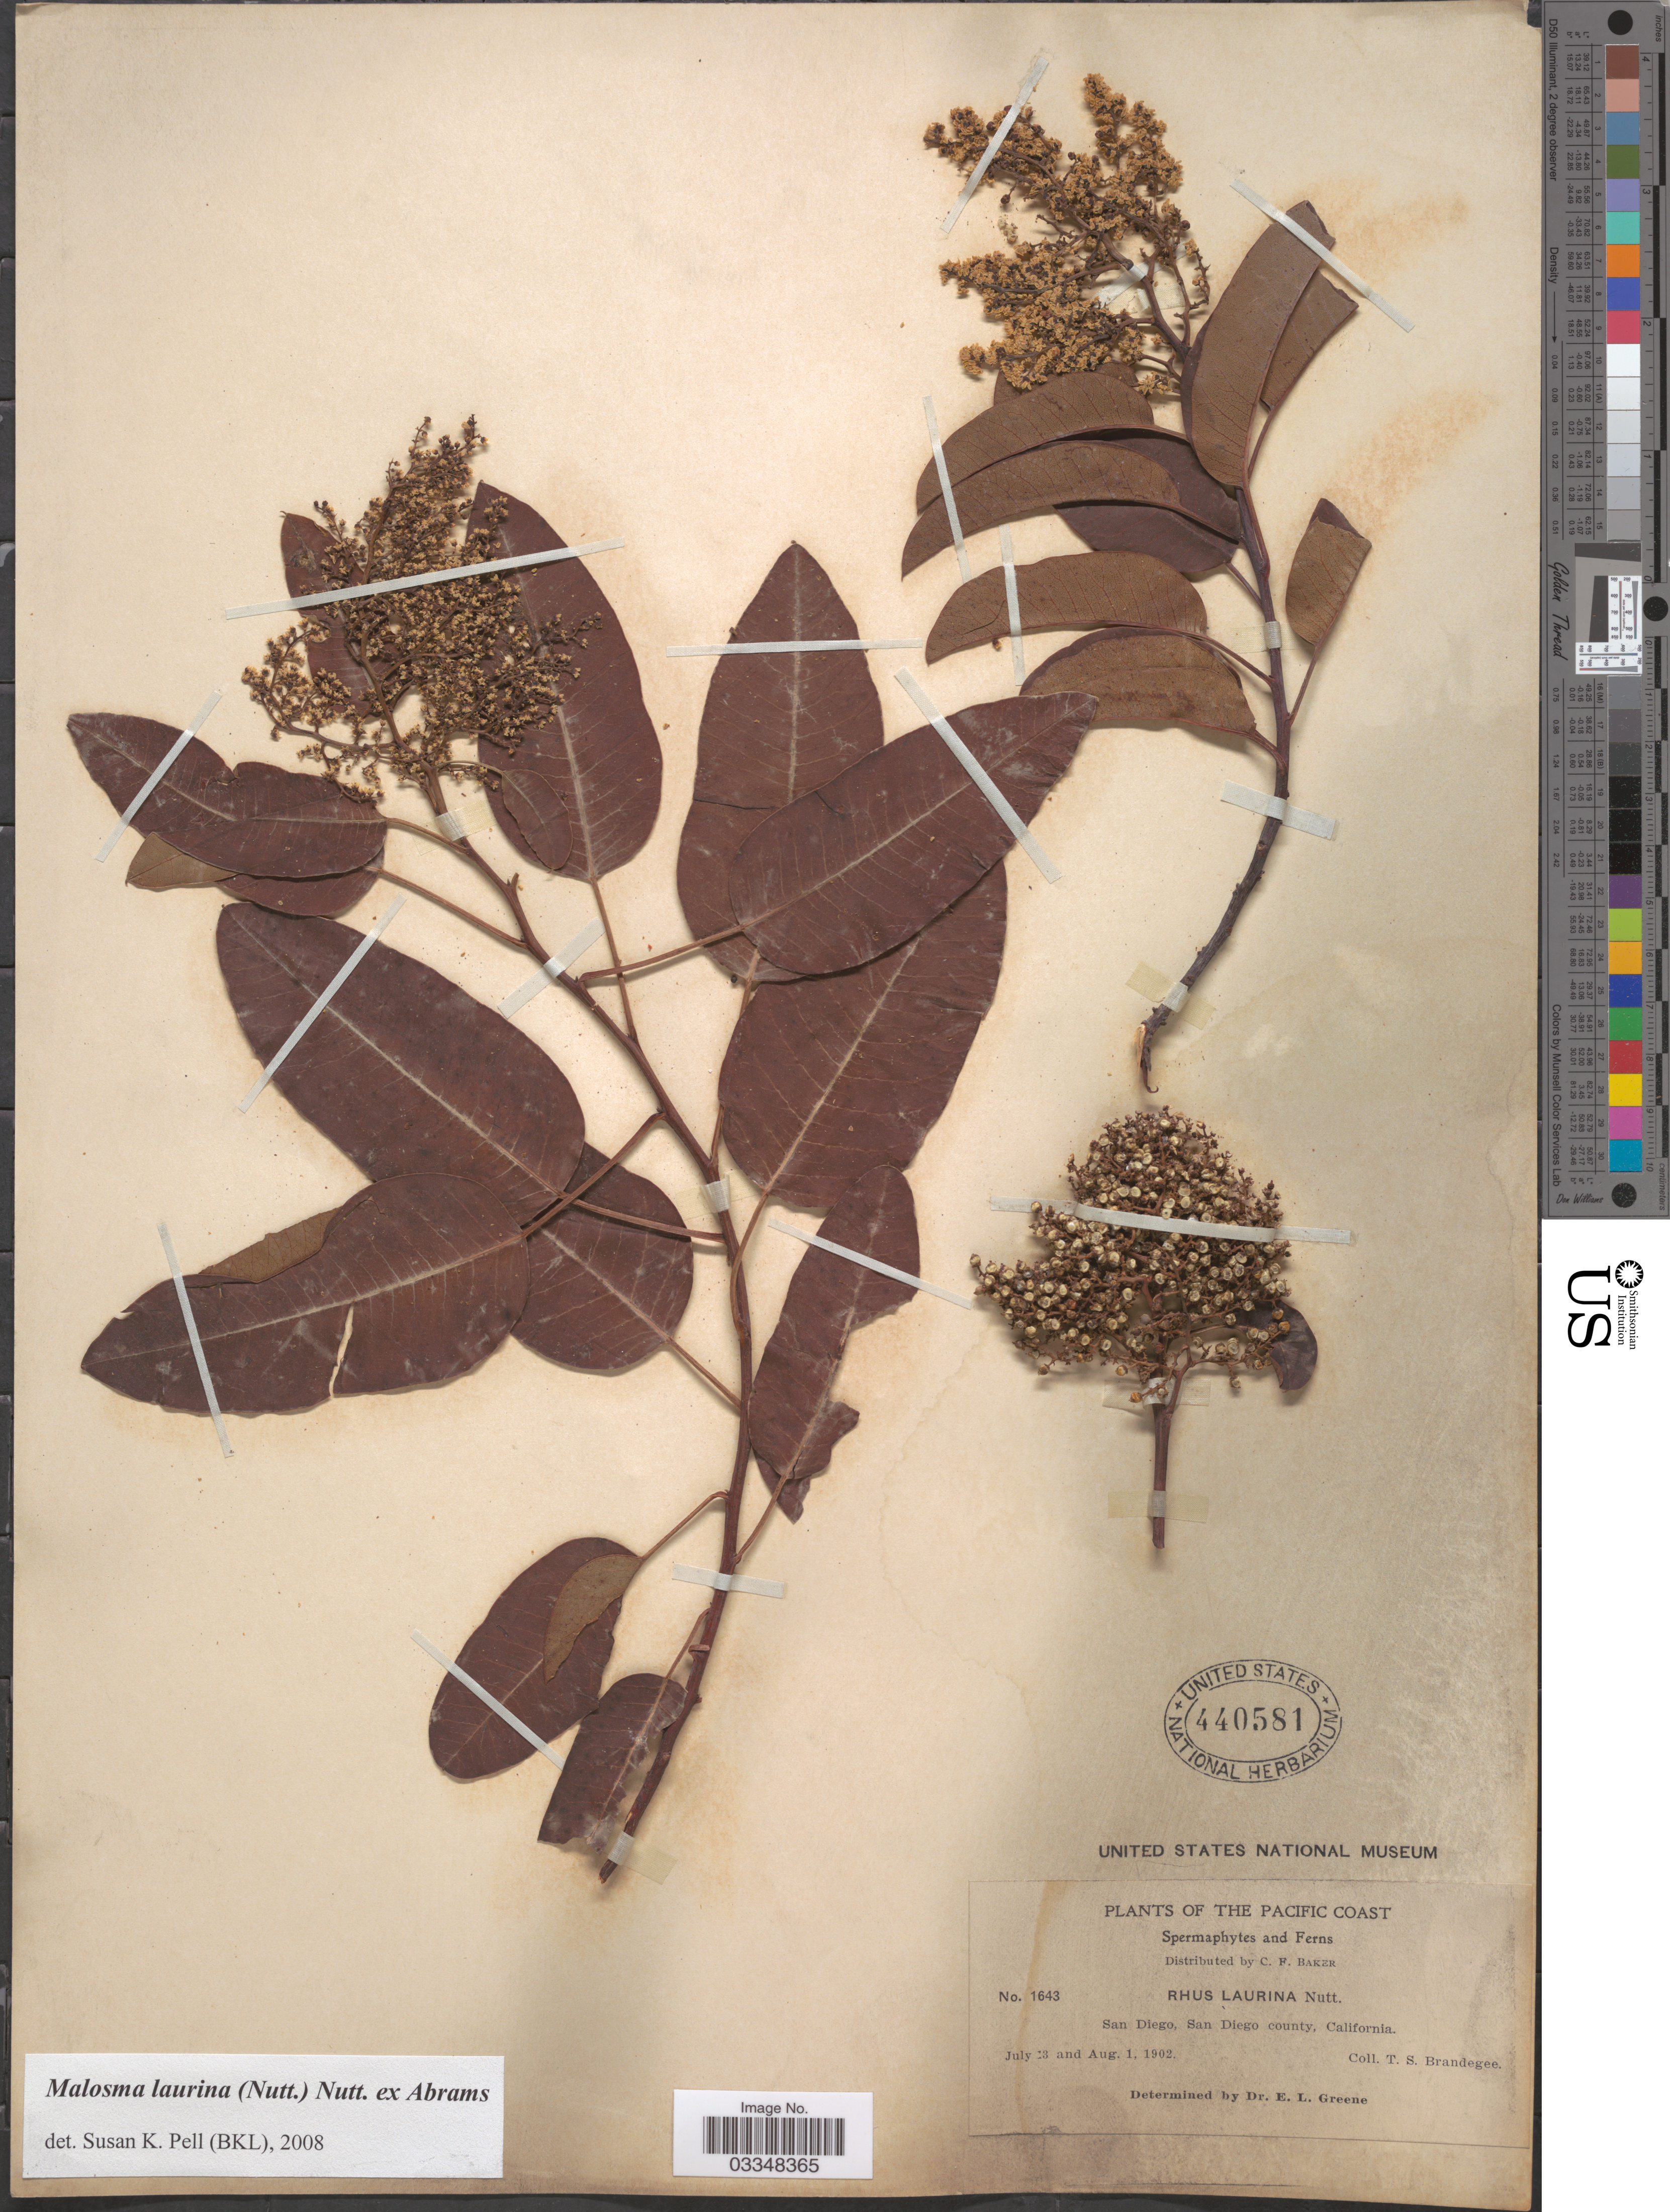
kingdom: Plantae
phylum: Tracheophyta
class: Magnoliopsida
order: Sapindales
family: Anacardiaceae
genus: Malosma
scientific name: Malosma laurina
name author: (Nutt.) Nutt. ex Abrams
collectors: T. S. Brandegee (herbarium)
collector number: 1643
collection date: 1902-07-13/1902-08-01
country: United States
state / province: California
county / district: San Diego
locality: The Pacific Coast. San Diego, San Diego county.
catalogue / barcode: US 440581